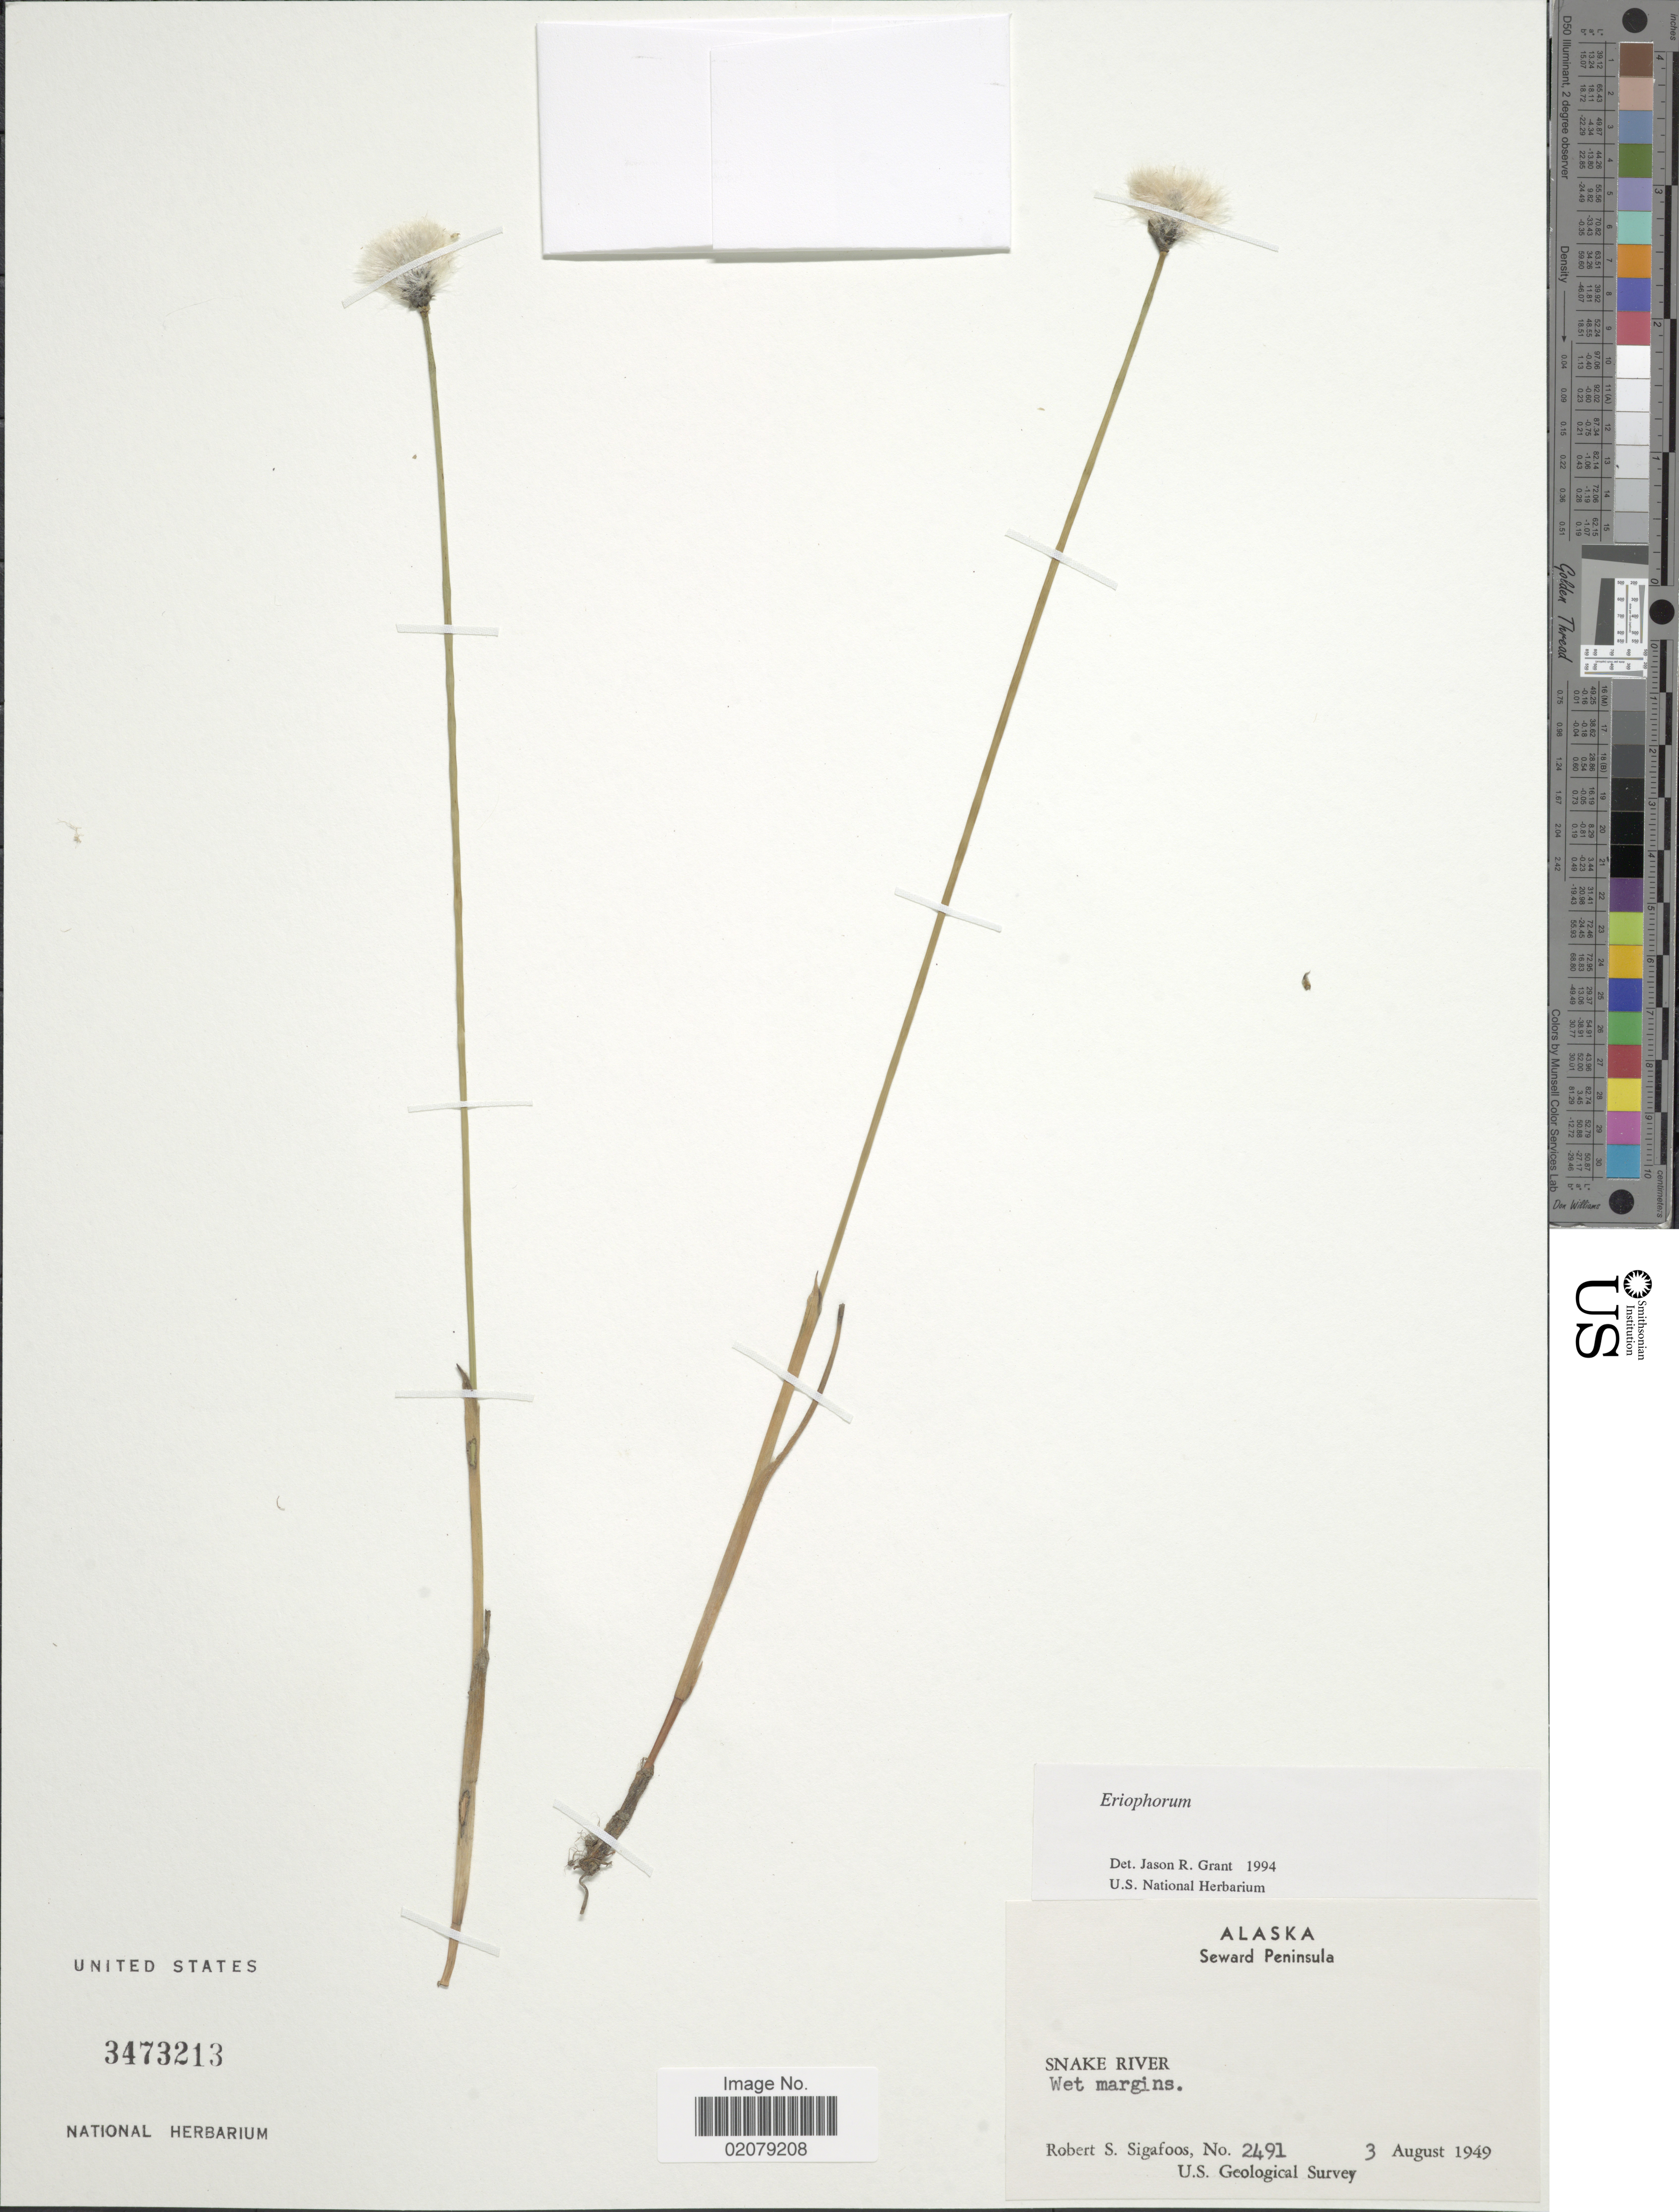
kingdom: Plantae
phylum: Tracheophyta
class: Liliopsida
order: Poales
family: Cyperaceae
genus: Eriophorum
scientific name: Eriophorum sp.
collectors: R. Sigafoos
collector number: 2491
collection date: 1949-08-03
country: United States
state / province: Alaska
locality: Seward Peninsula, Snake River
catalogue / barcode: US 3473213